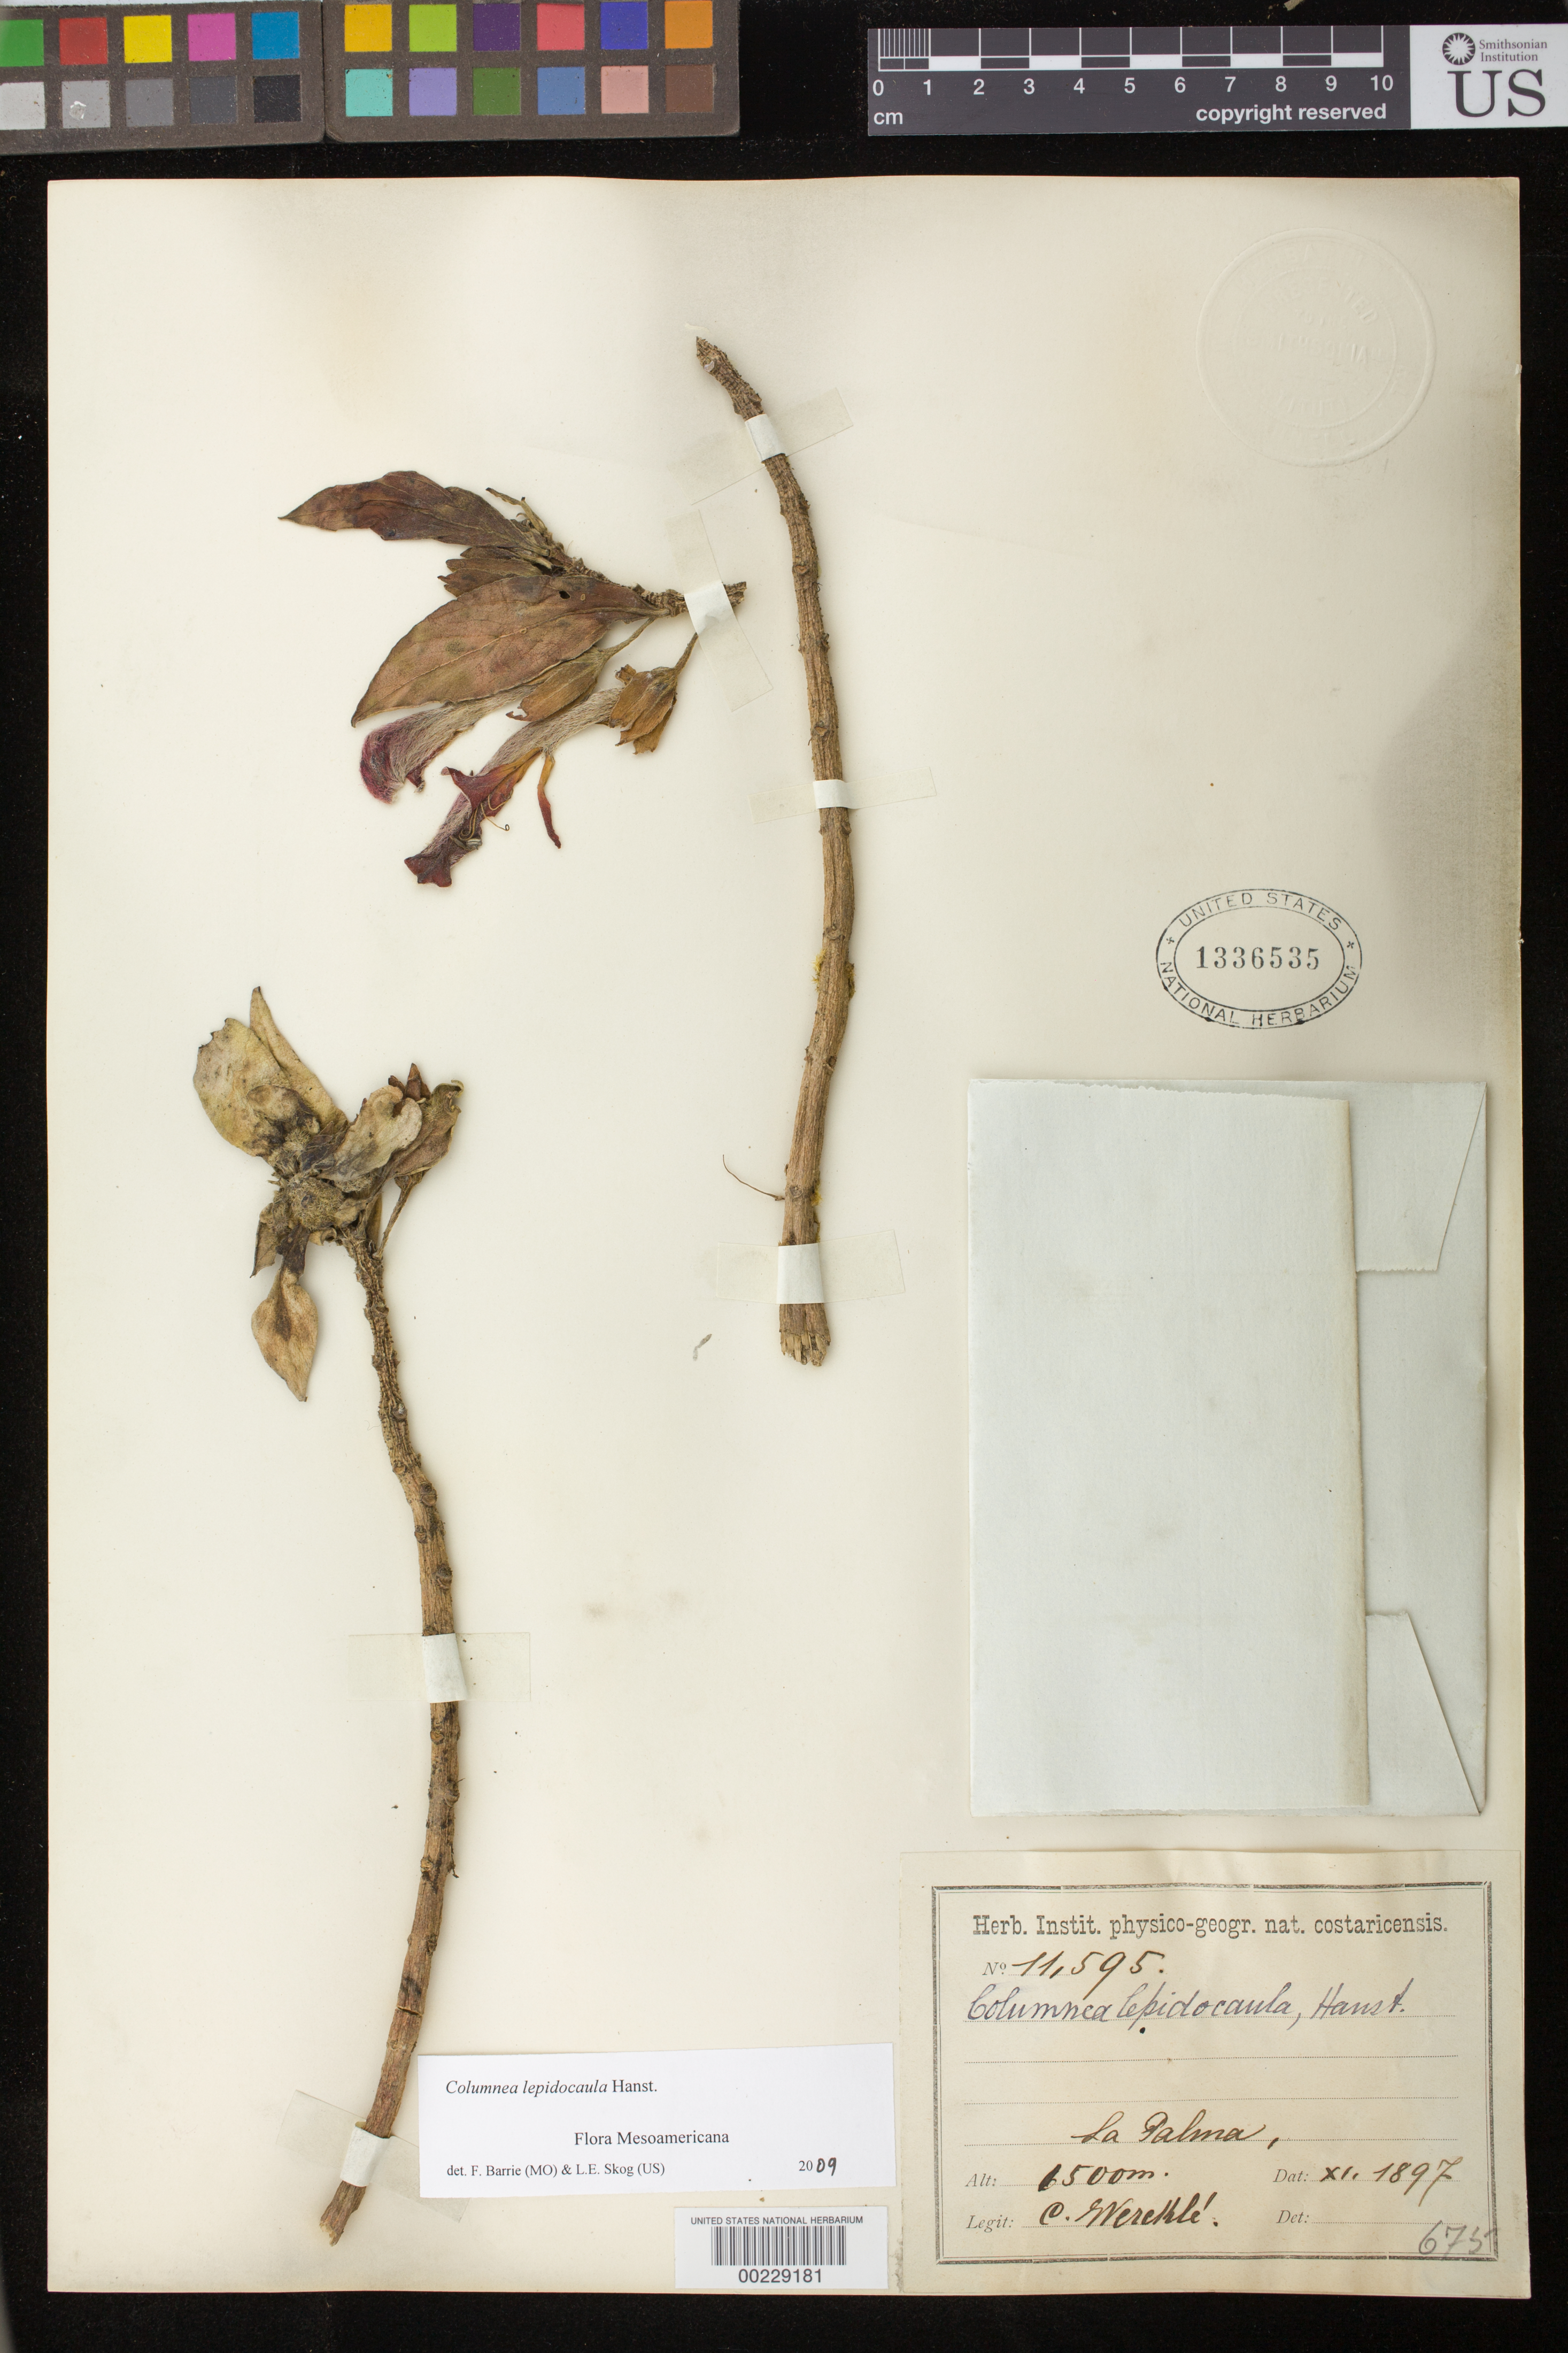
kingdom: Plantae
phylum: Tracheophyta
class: Magnoliopsida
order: Lamiales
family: Gesneriaceae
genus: Columnea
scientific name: Columnea lepidocaula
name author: Hanst.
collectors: C. Wercklé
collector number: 11595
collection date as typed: Nov 1897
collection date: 1897-11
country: Costa Rica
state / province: San José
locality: La Palma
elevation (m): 1500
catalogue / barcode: US 1336535